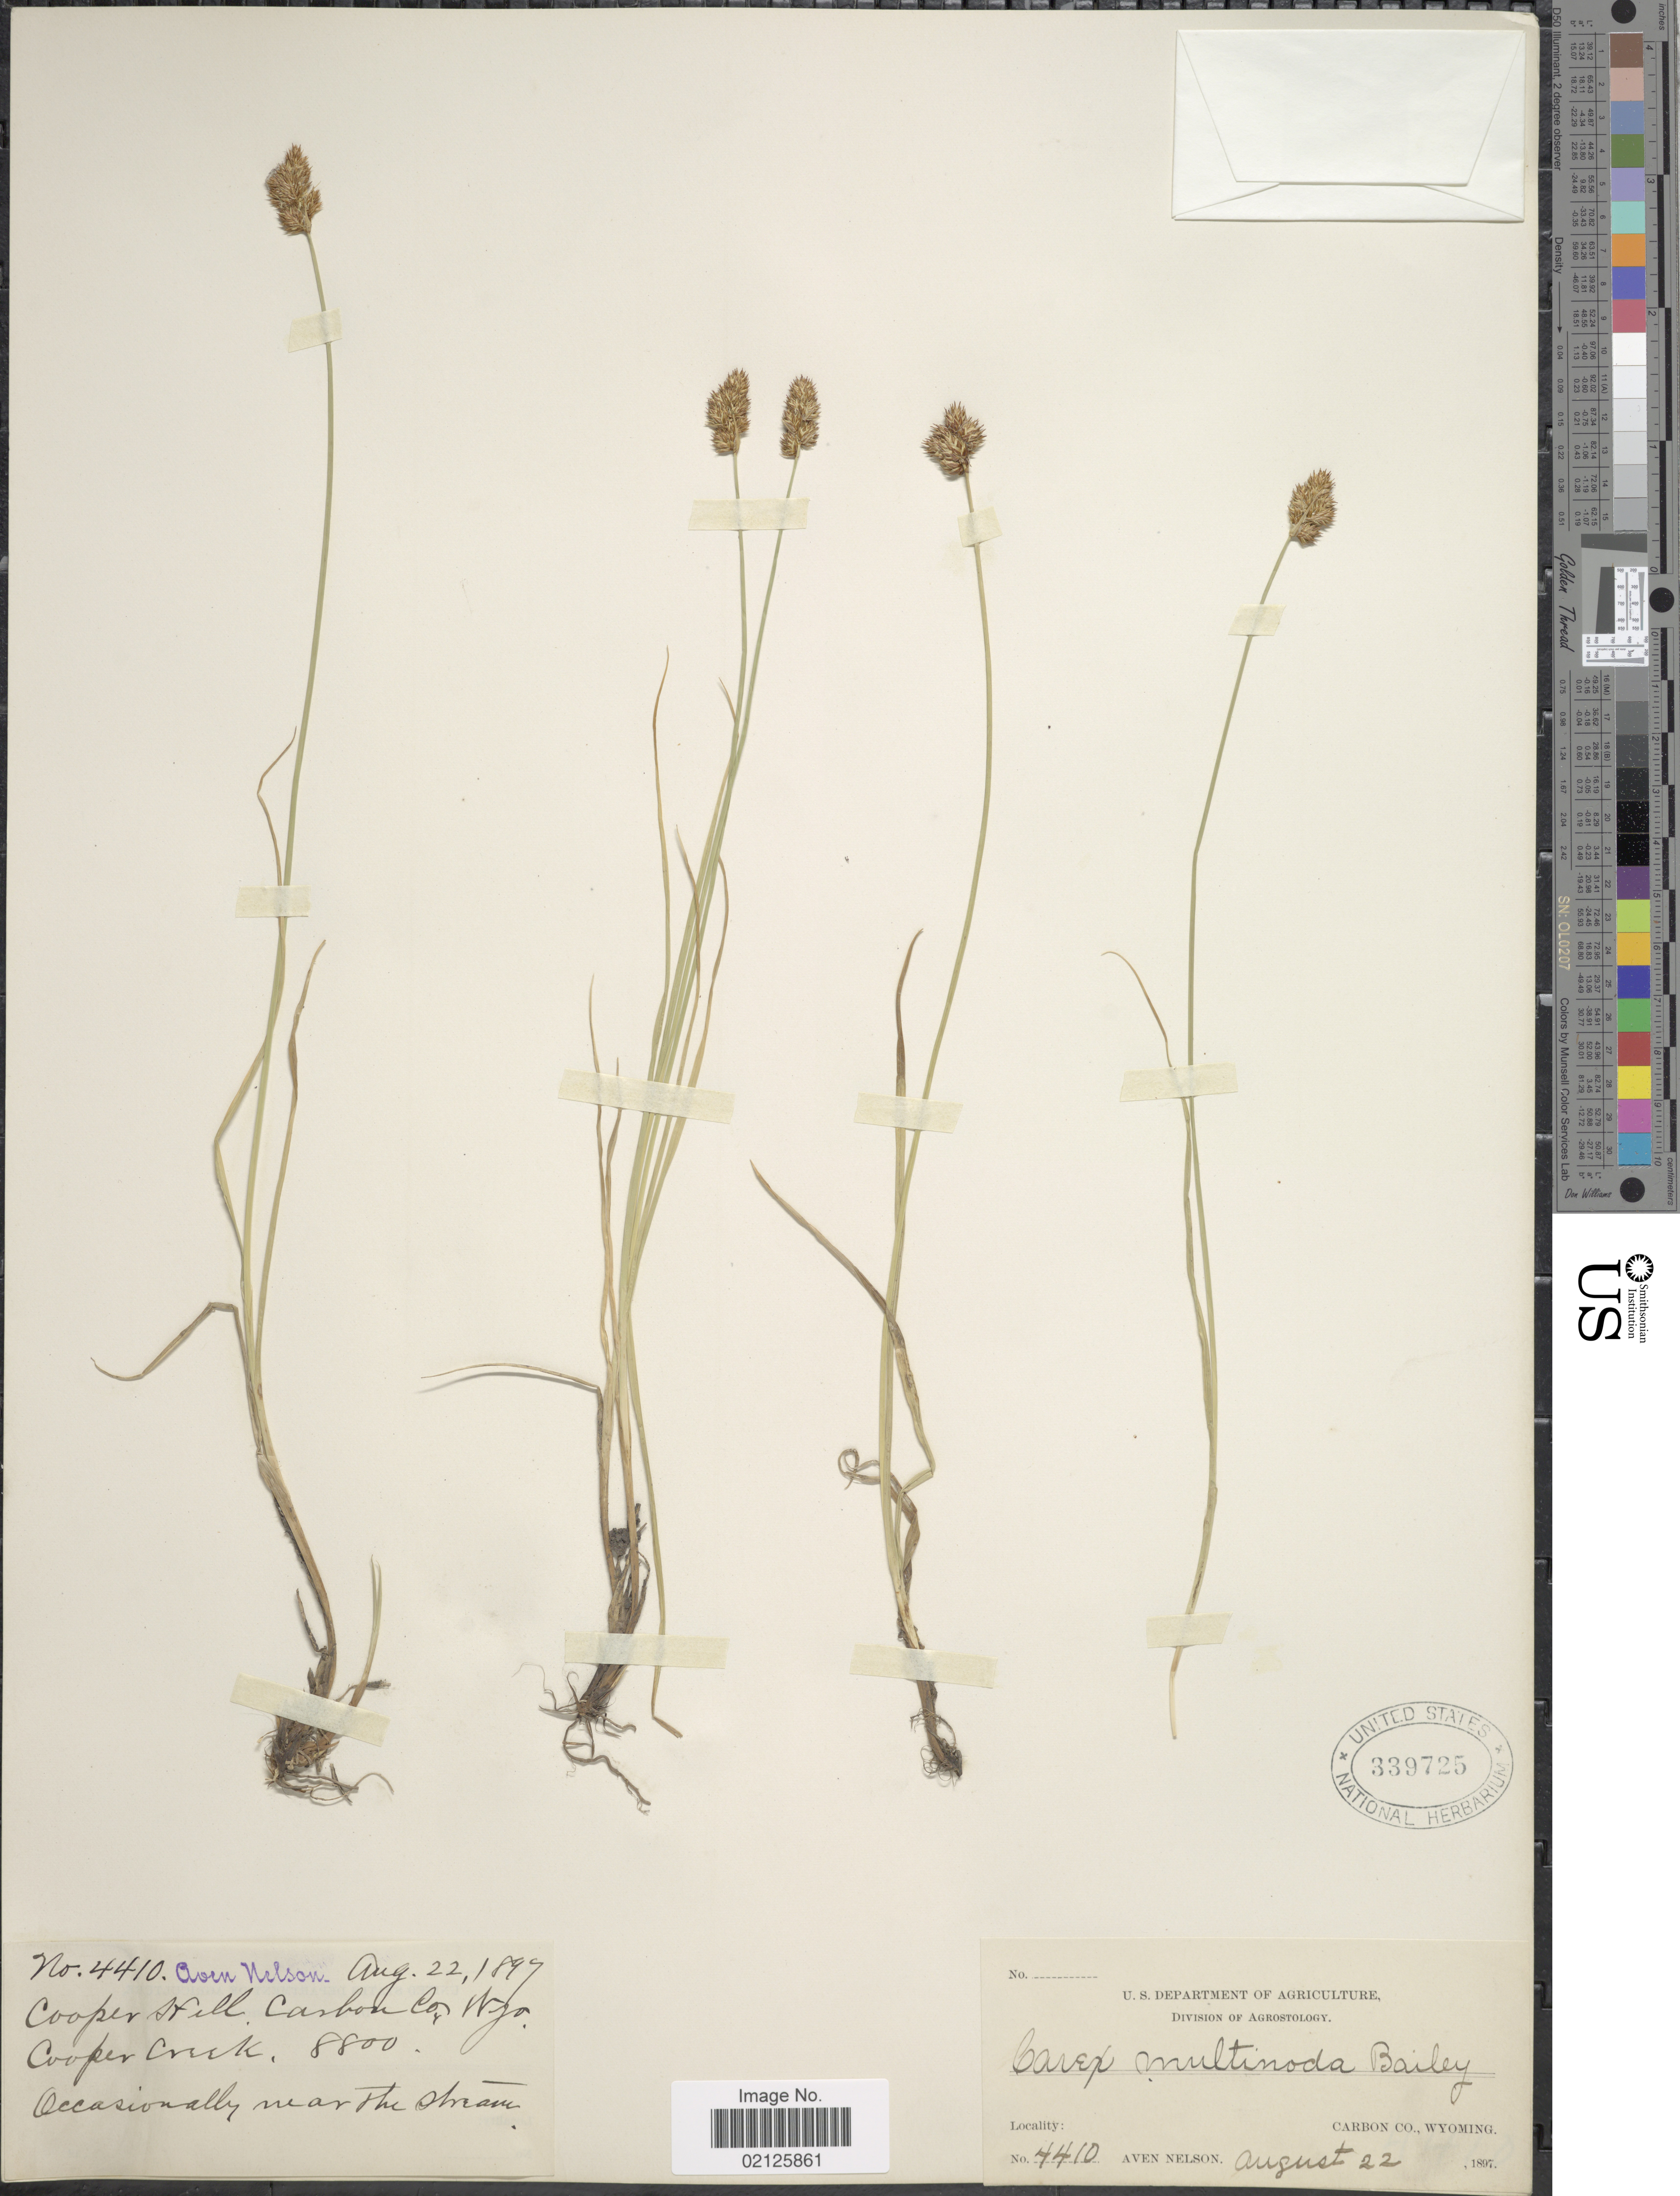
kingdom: Plantae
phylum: Tracheophyta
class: Liliopsida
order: Poales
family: Cyperaceae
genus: Carex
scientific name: Carex microptera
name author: Mack.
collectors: A. Nelson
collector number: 4410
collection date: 1897-08-22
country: United States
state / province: Wyoming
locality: Cooper Hill, carbon Co, Cooper Creek, Occasional near the stream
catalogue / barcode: US 339725